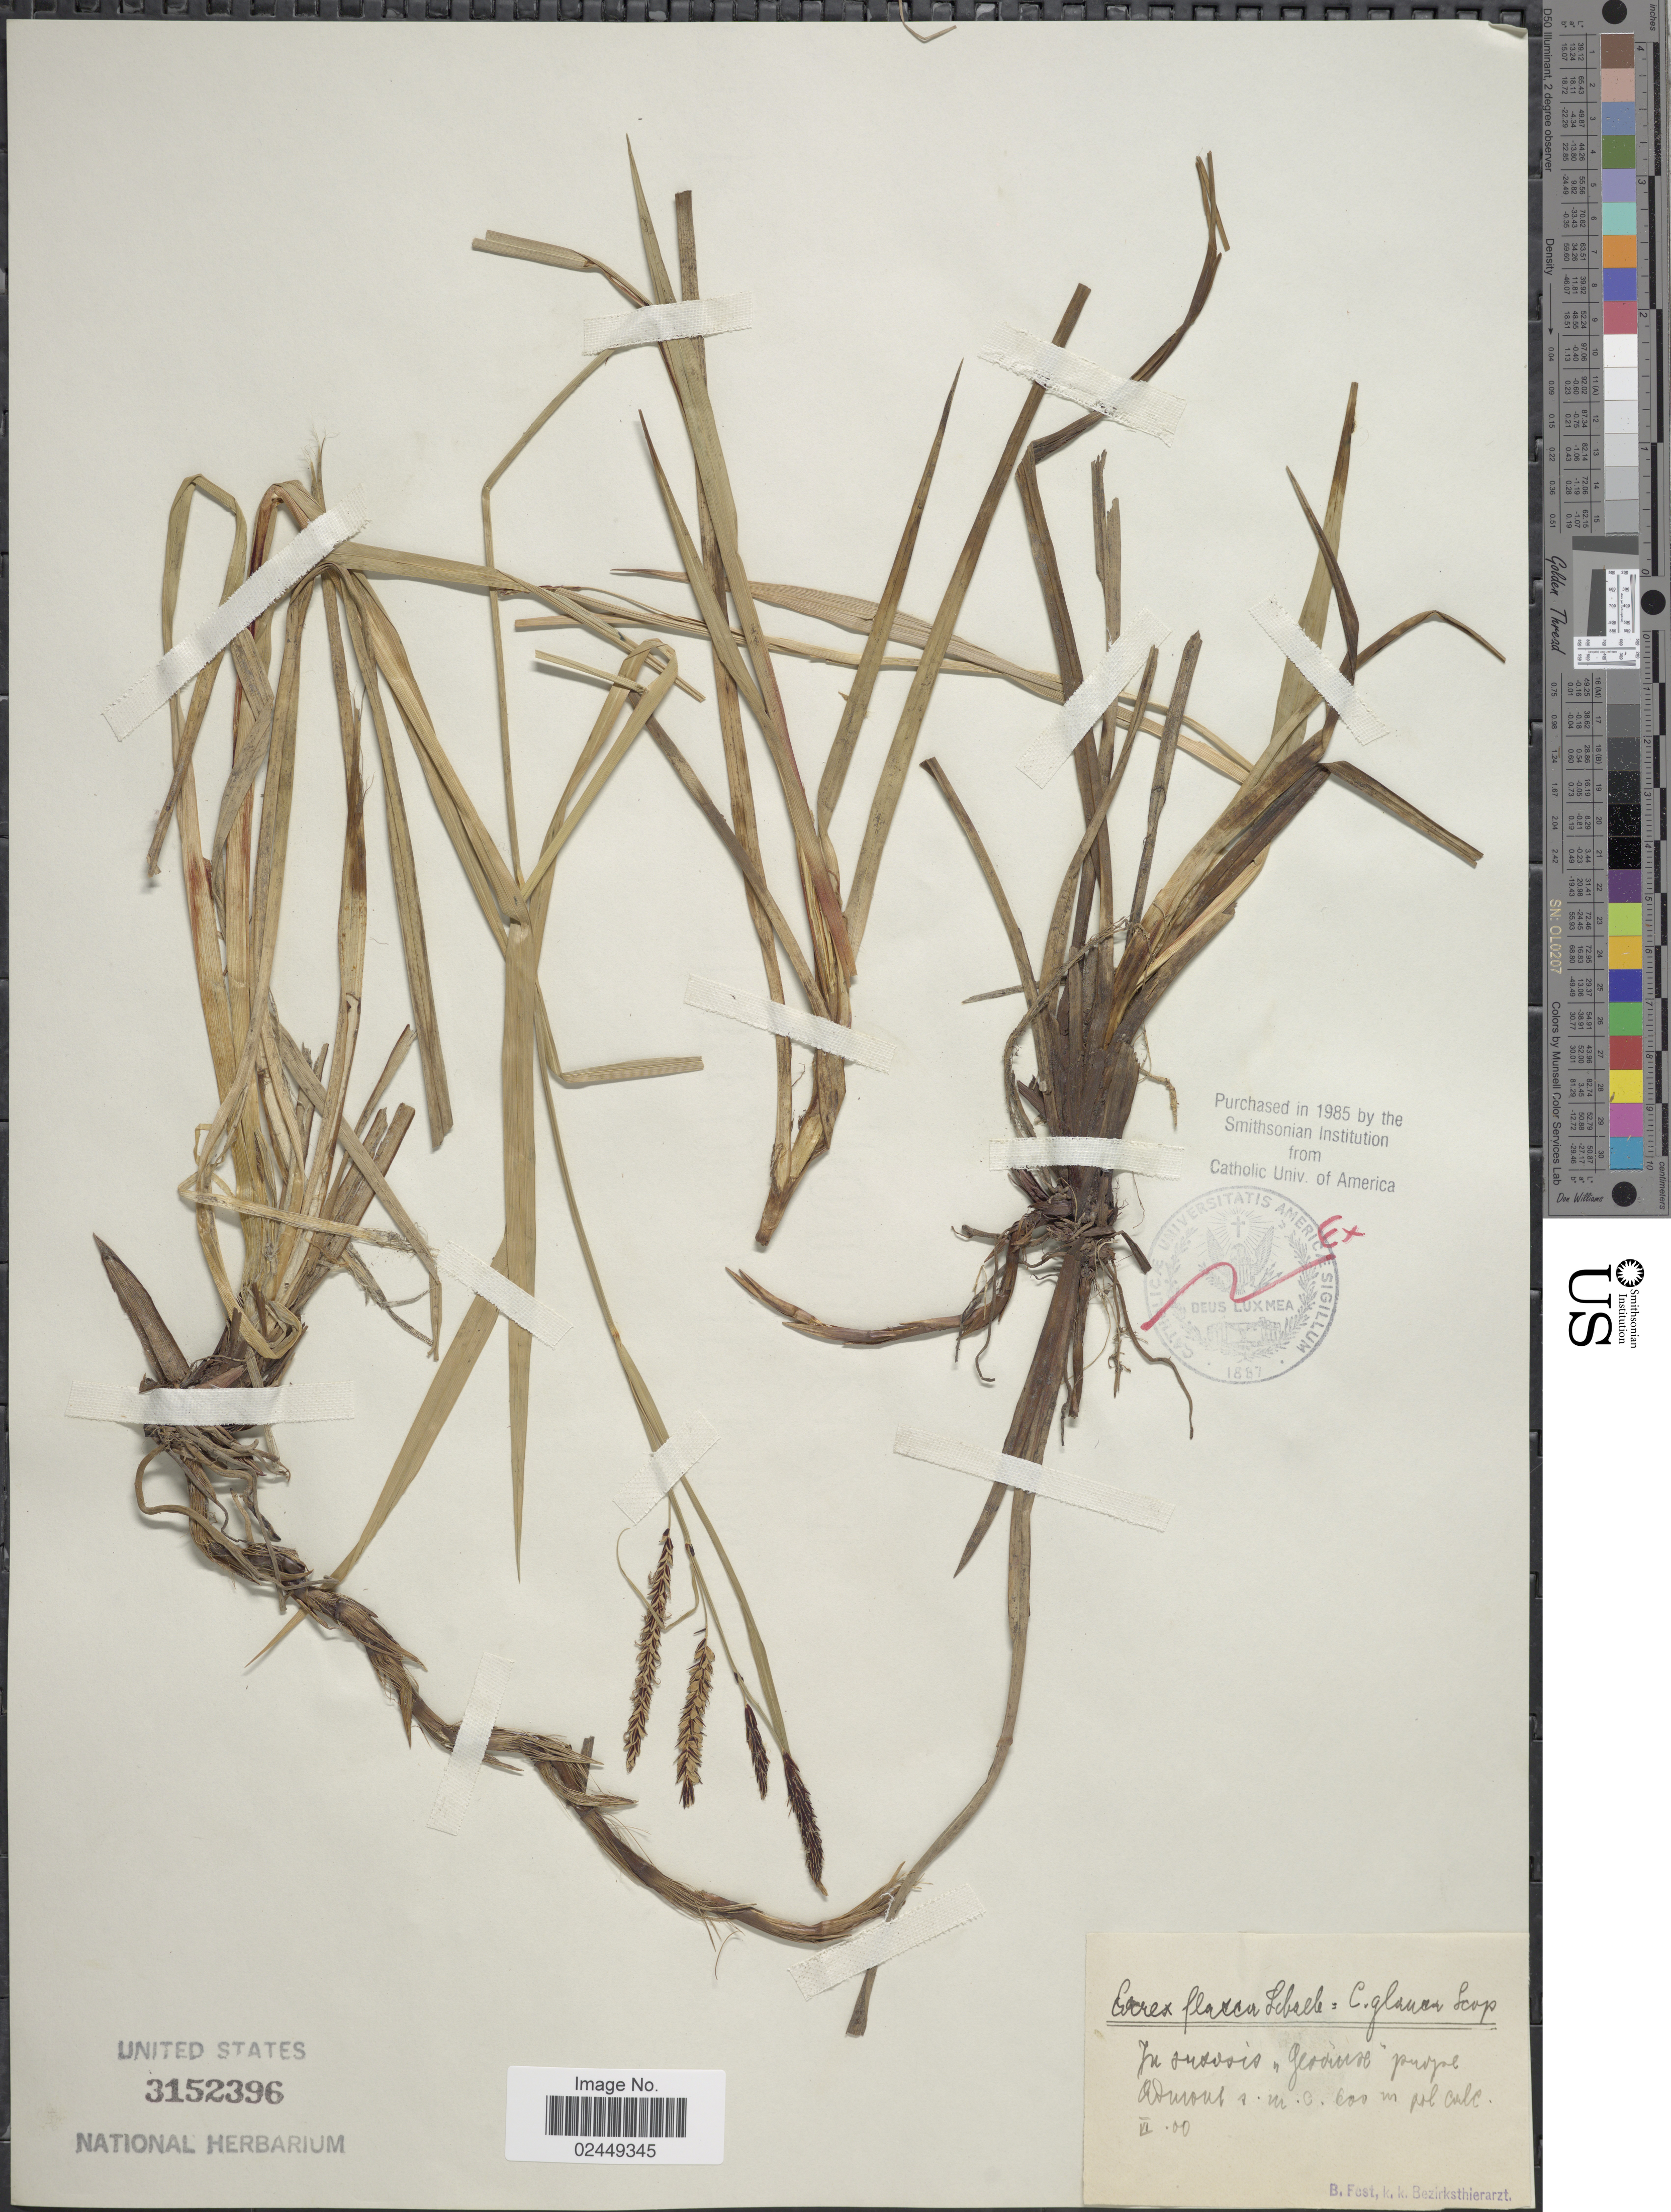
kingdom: Plantae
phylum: Tracheophyta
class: Liliopsida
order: Poales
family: Cyperaceae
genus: Carex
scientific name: Carex flacca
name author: Schreb.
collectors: B. Fest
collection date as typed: Transcribed d/m/y: /6/0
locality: In susvois Geriuse prope Aduroul [interpreted]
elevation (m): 600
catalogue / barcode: US 3152396